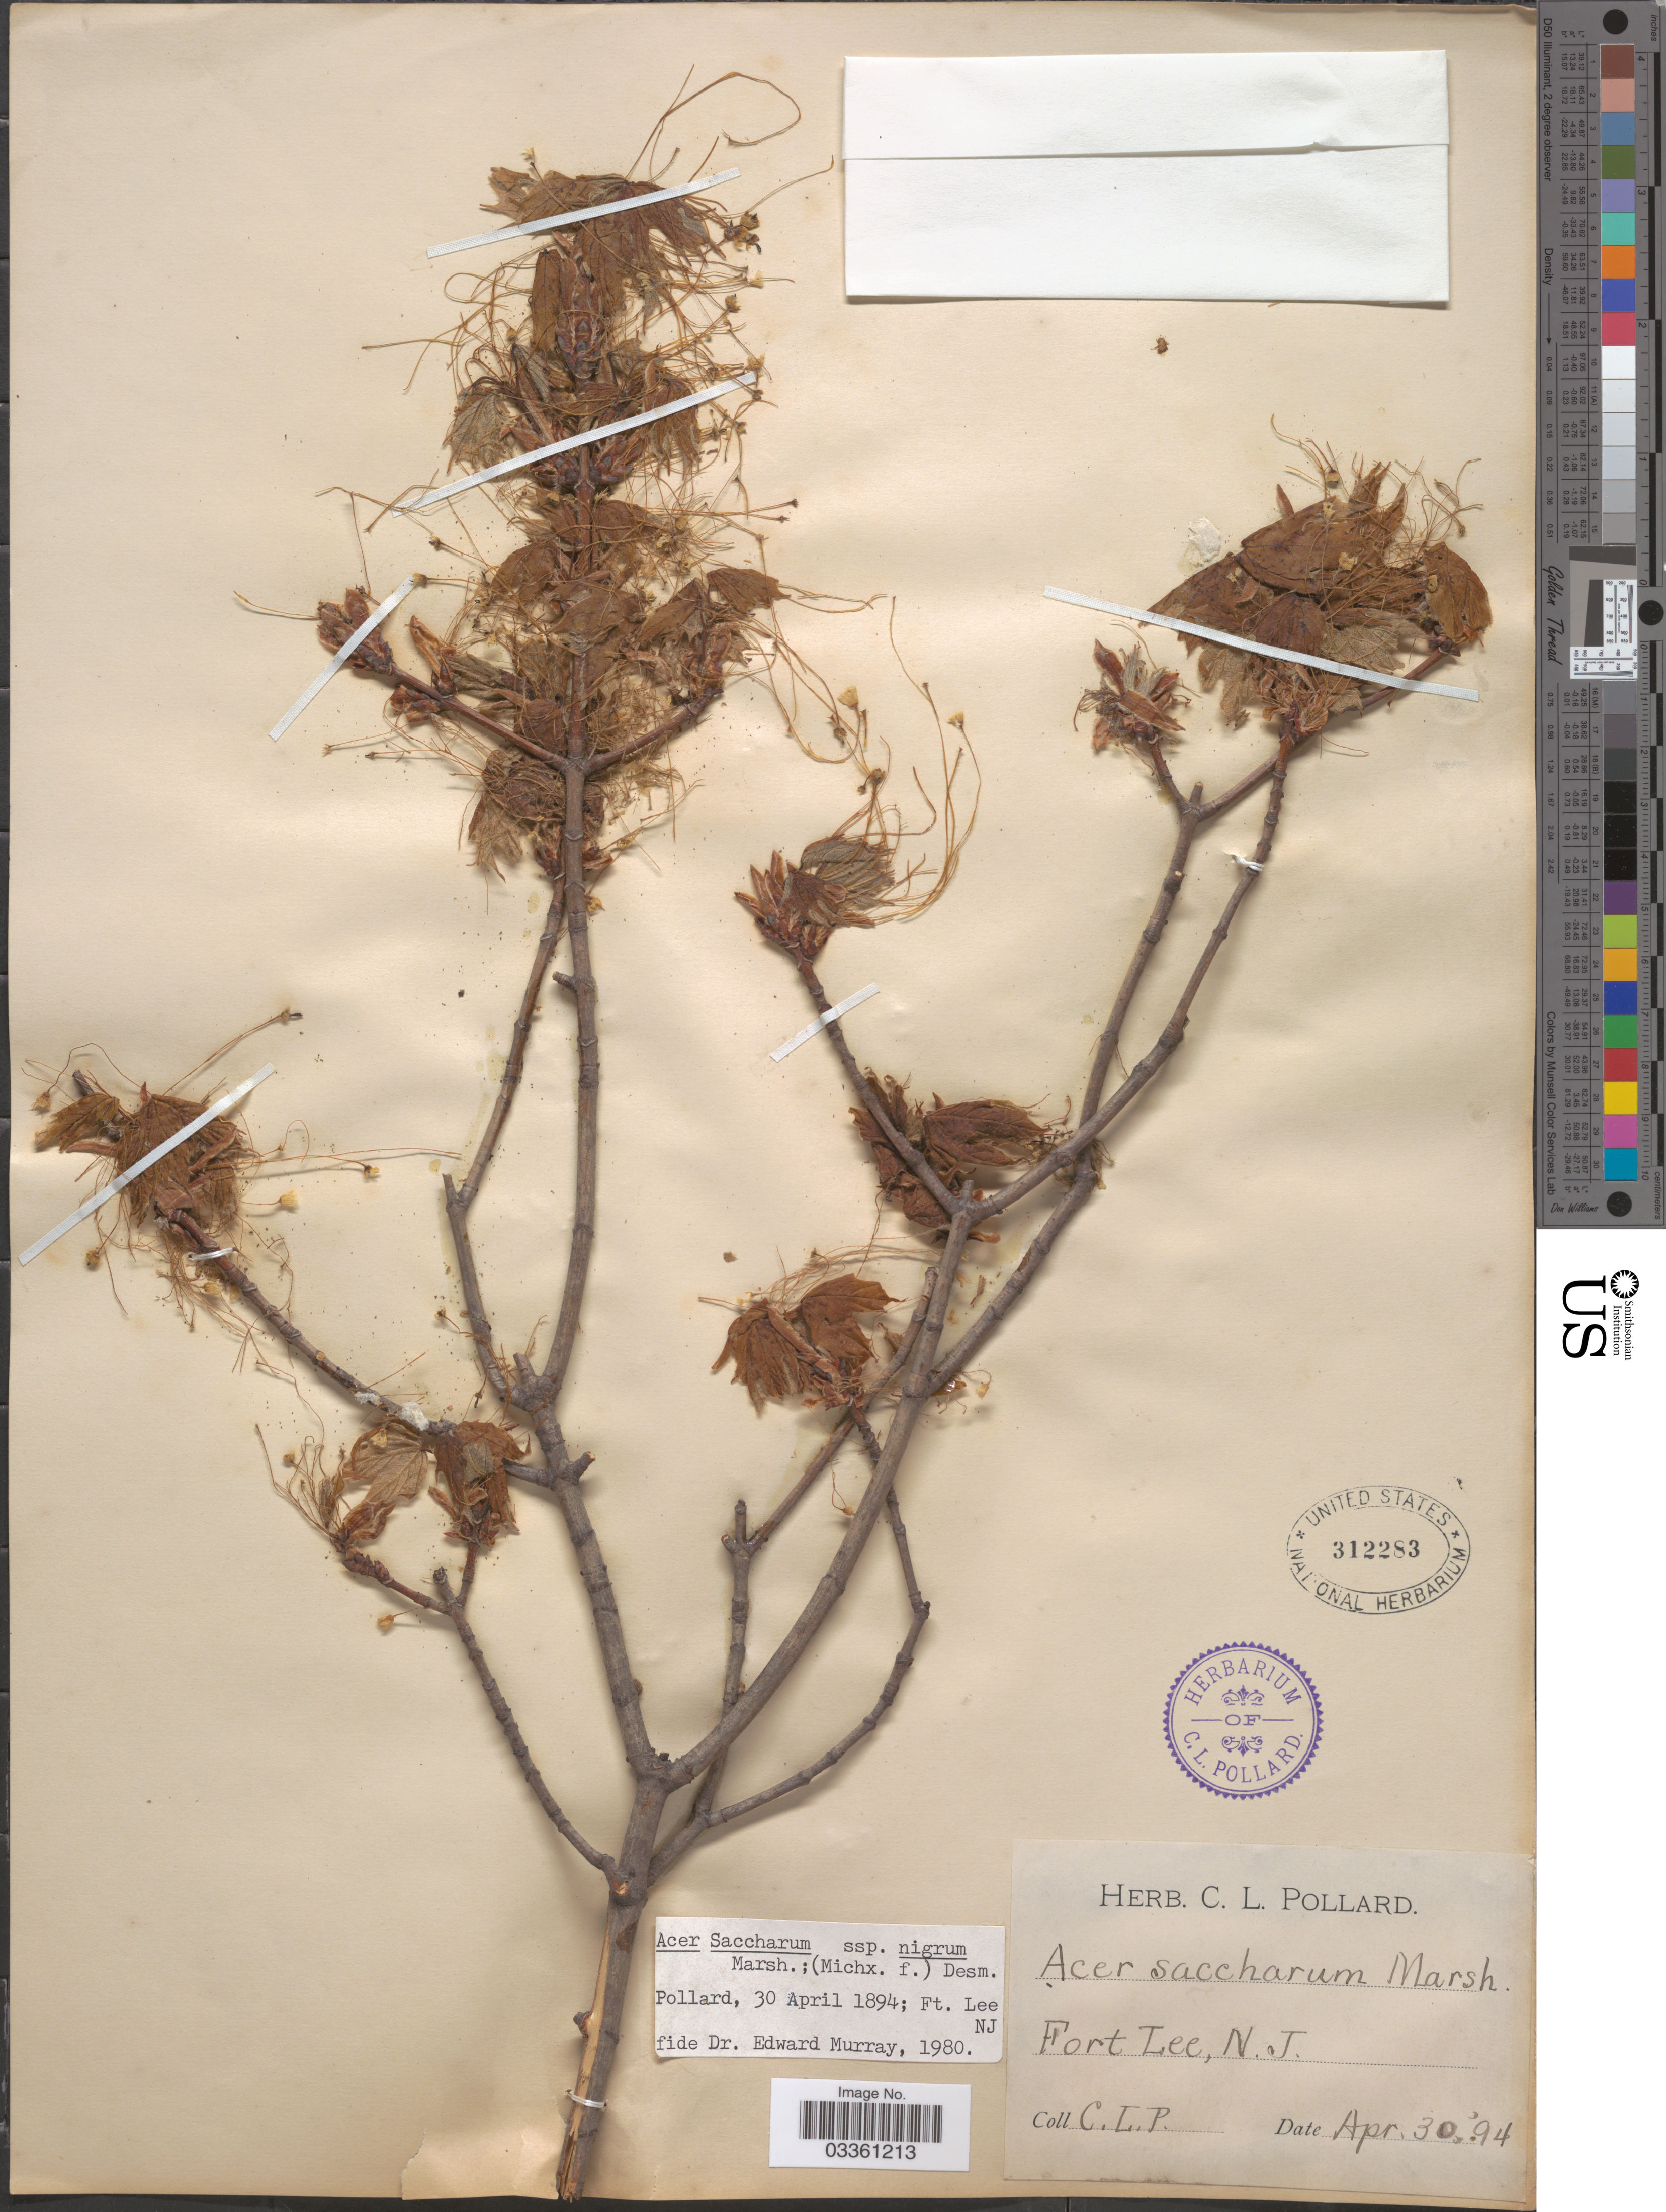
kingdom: Plantae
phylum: Tracheophyta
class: Magnoliopsida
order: Sapindales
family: Sapindaceae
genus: Acer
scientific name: Acer saccharum subsp. nigrum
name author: (F. Michx.) Desmarais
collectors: C. L. Pollard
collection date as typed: Transcribed d/m/y: 30/4/94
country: United States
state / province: New Jersey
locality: Fort Lee.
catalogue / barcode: US 312283